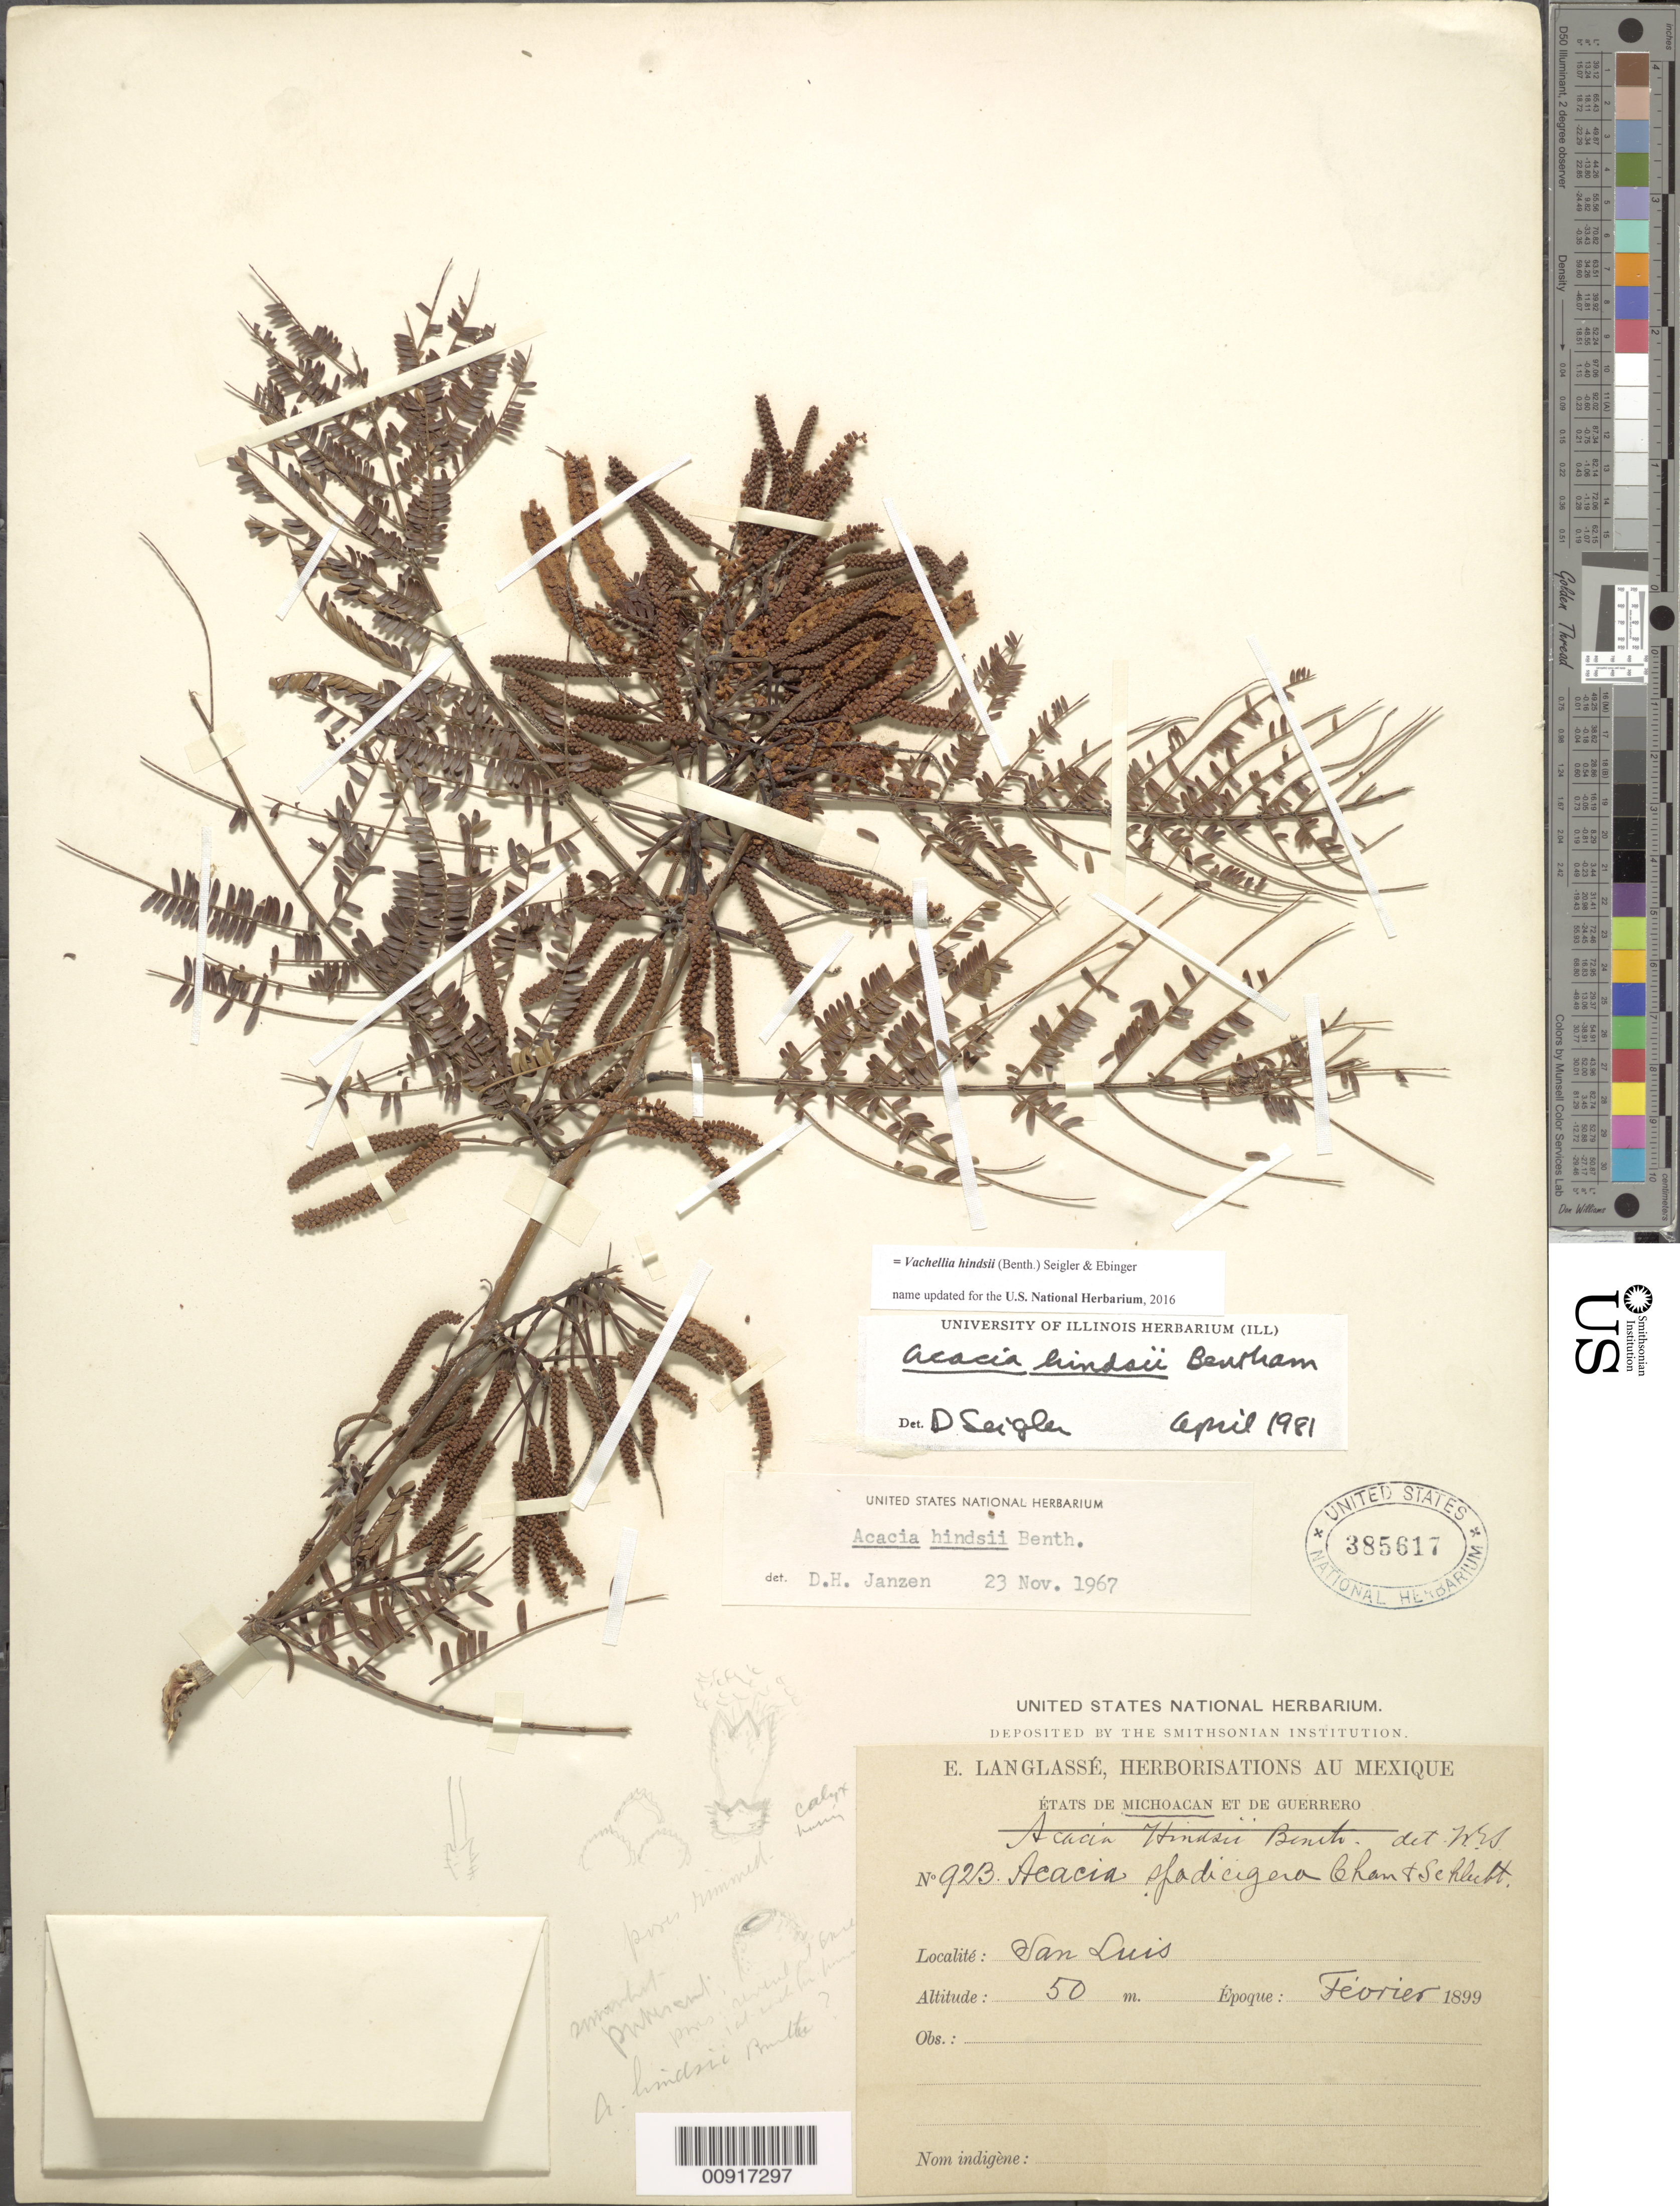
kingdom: Plantae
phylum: Tracheophyta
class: Magnoliopsida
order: Fabales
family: Fabaceae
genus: Vachellia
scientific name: Vachellia hindsii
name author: (Benth.) Seigler & Ebinger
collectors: E. Langlassé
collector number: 923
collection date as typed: Feb 1899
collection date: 1899-02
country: Mexico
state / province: Michoacán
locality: San Luis.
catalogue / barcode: US 385617